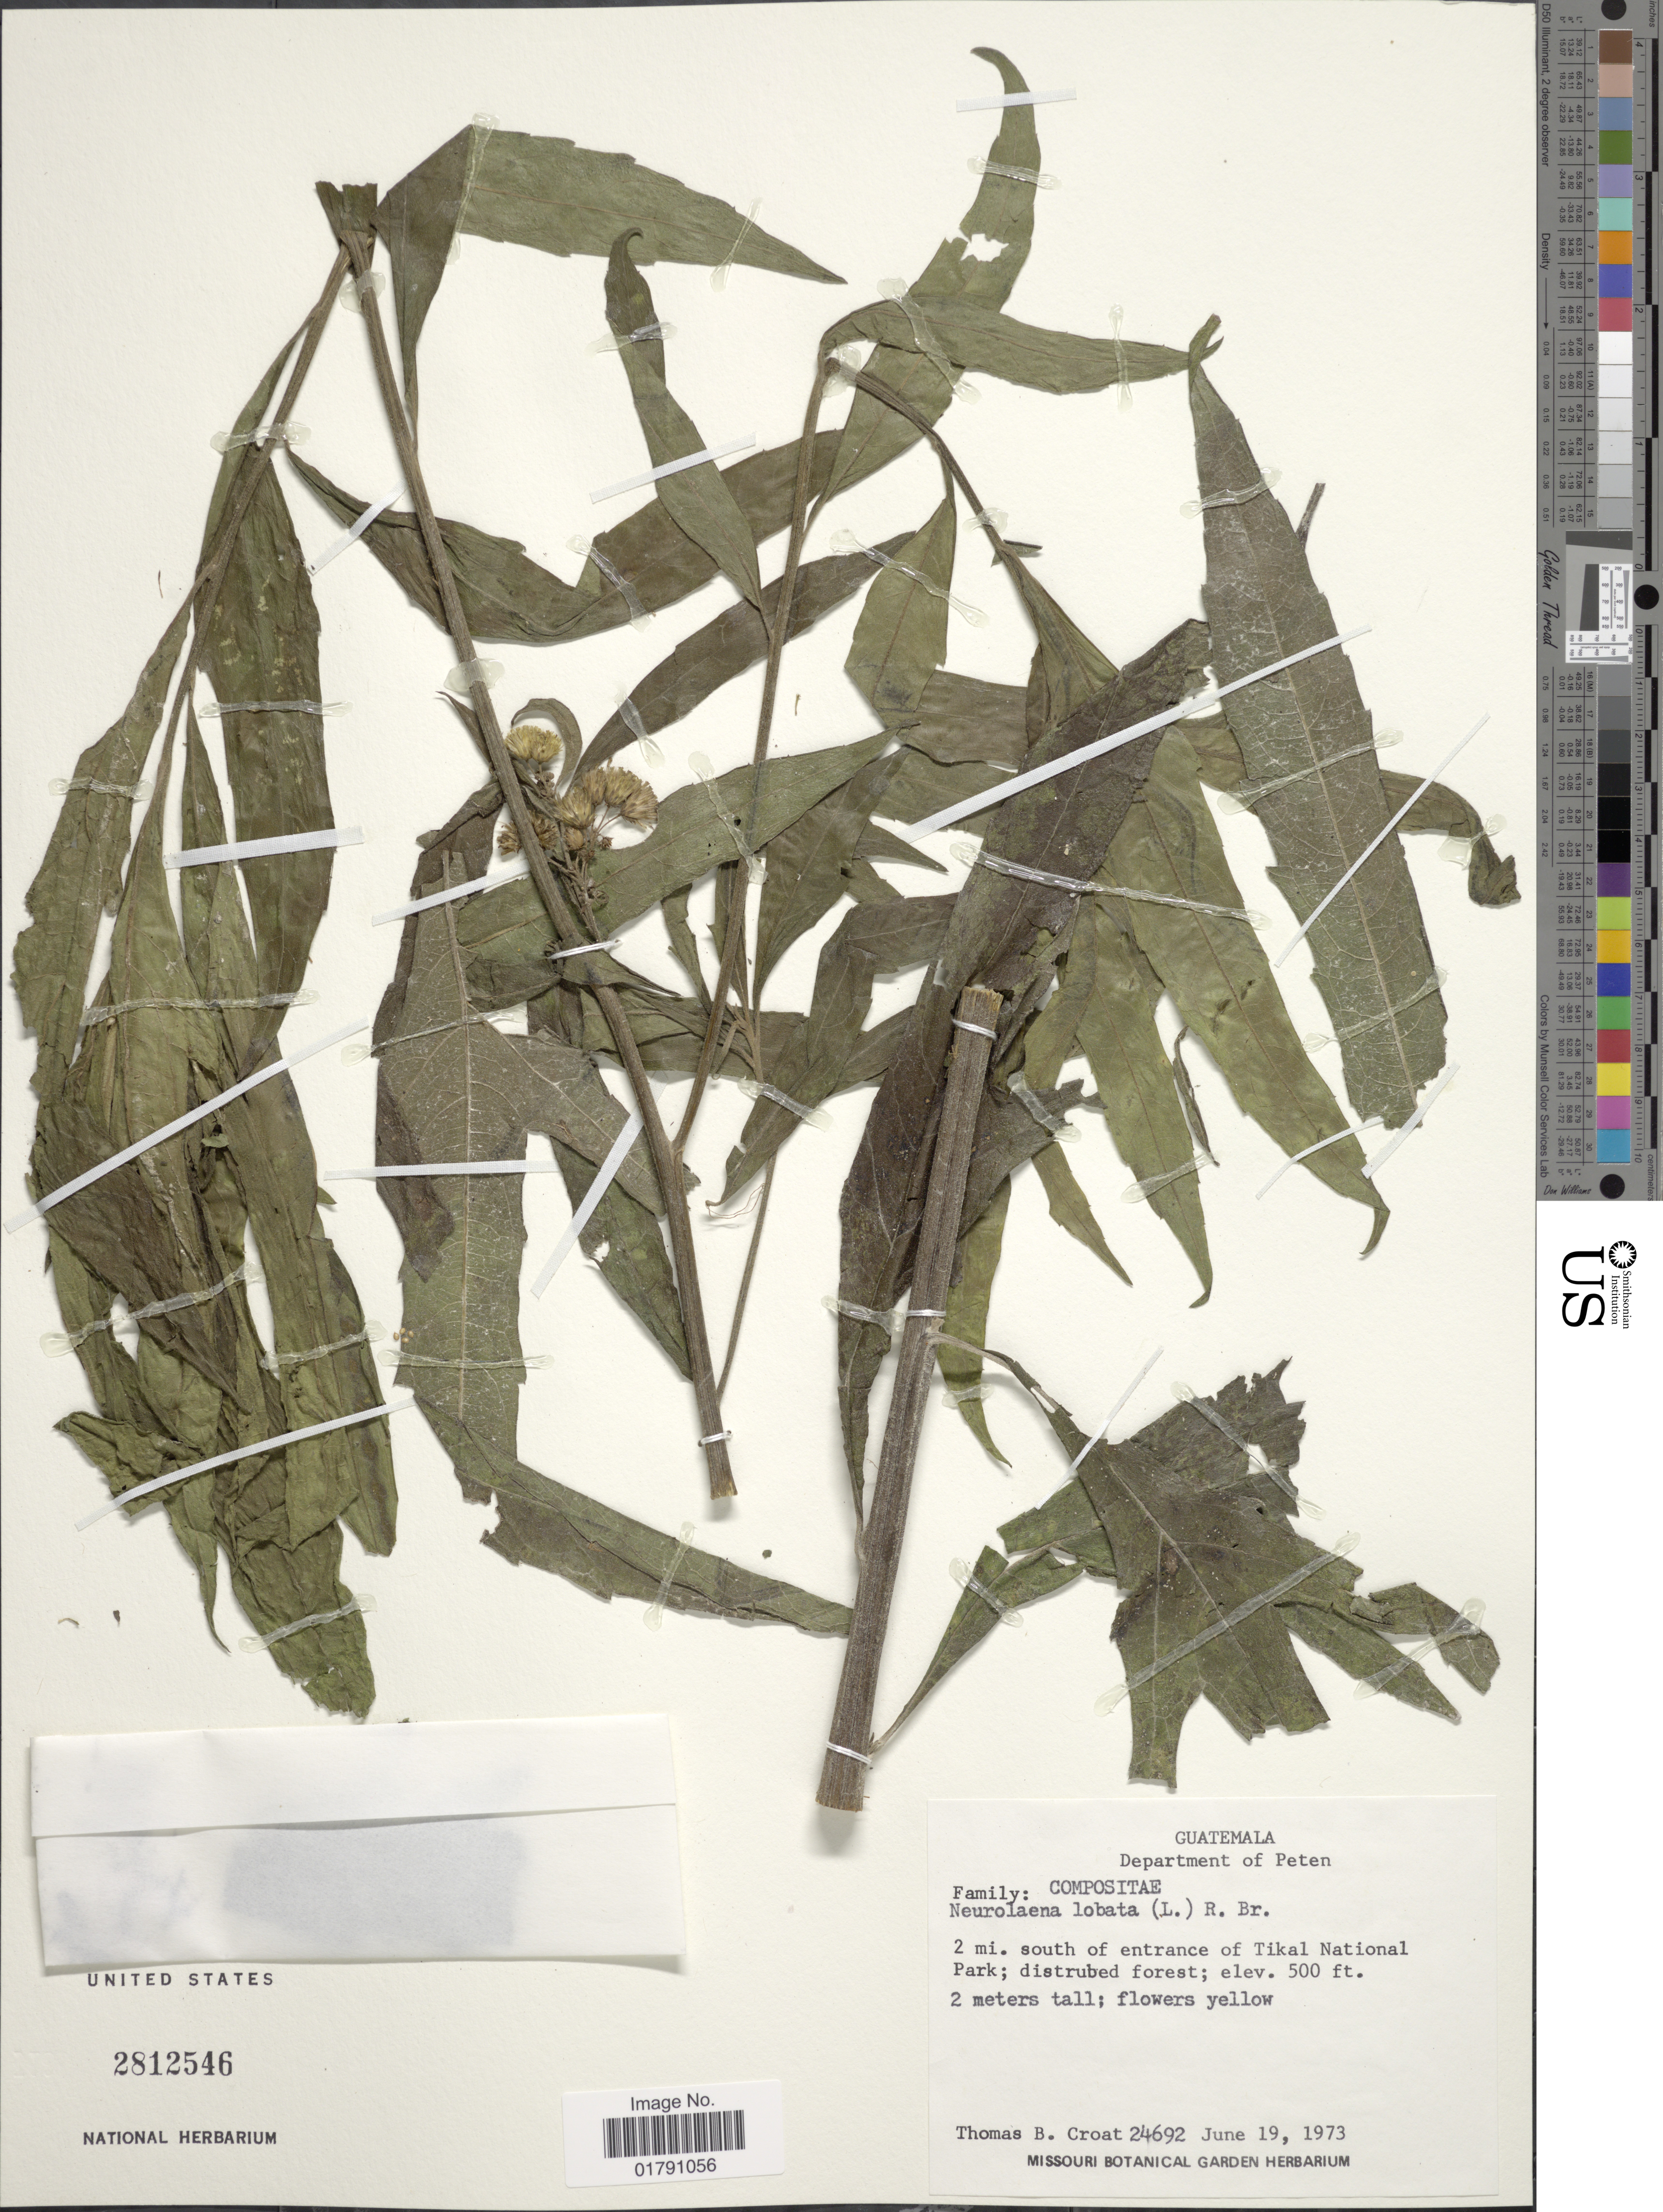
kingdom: Plantae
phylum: Tracheophyta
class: Magnoliopsida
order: Asterales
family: Asteraceae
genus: Neurolaena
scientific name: Neurolaena lobata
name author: (L.) R. Br. ex Cass.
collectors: T. B. Croat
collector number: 24692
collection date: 1973-06-19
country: Guatemala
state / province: El Petén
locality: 2 mi south of entrance of Tikal National Park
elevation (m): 152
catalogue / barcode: US 2812546